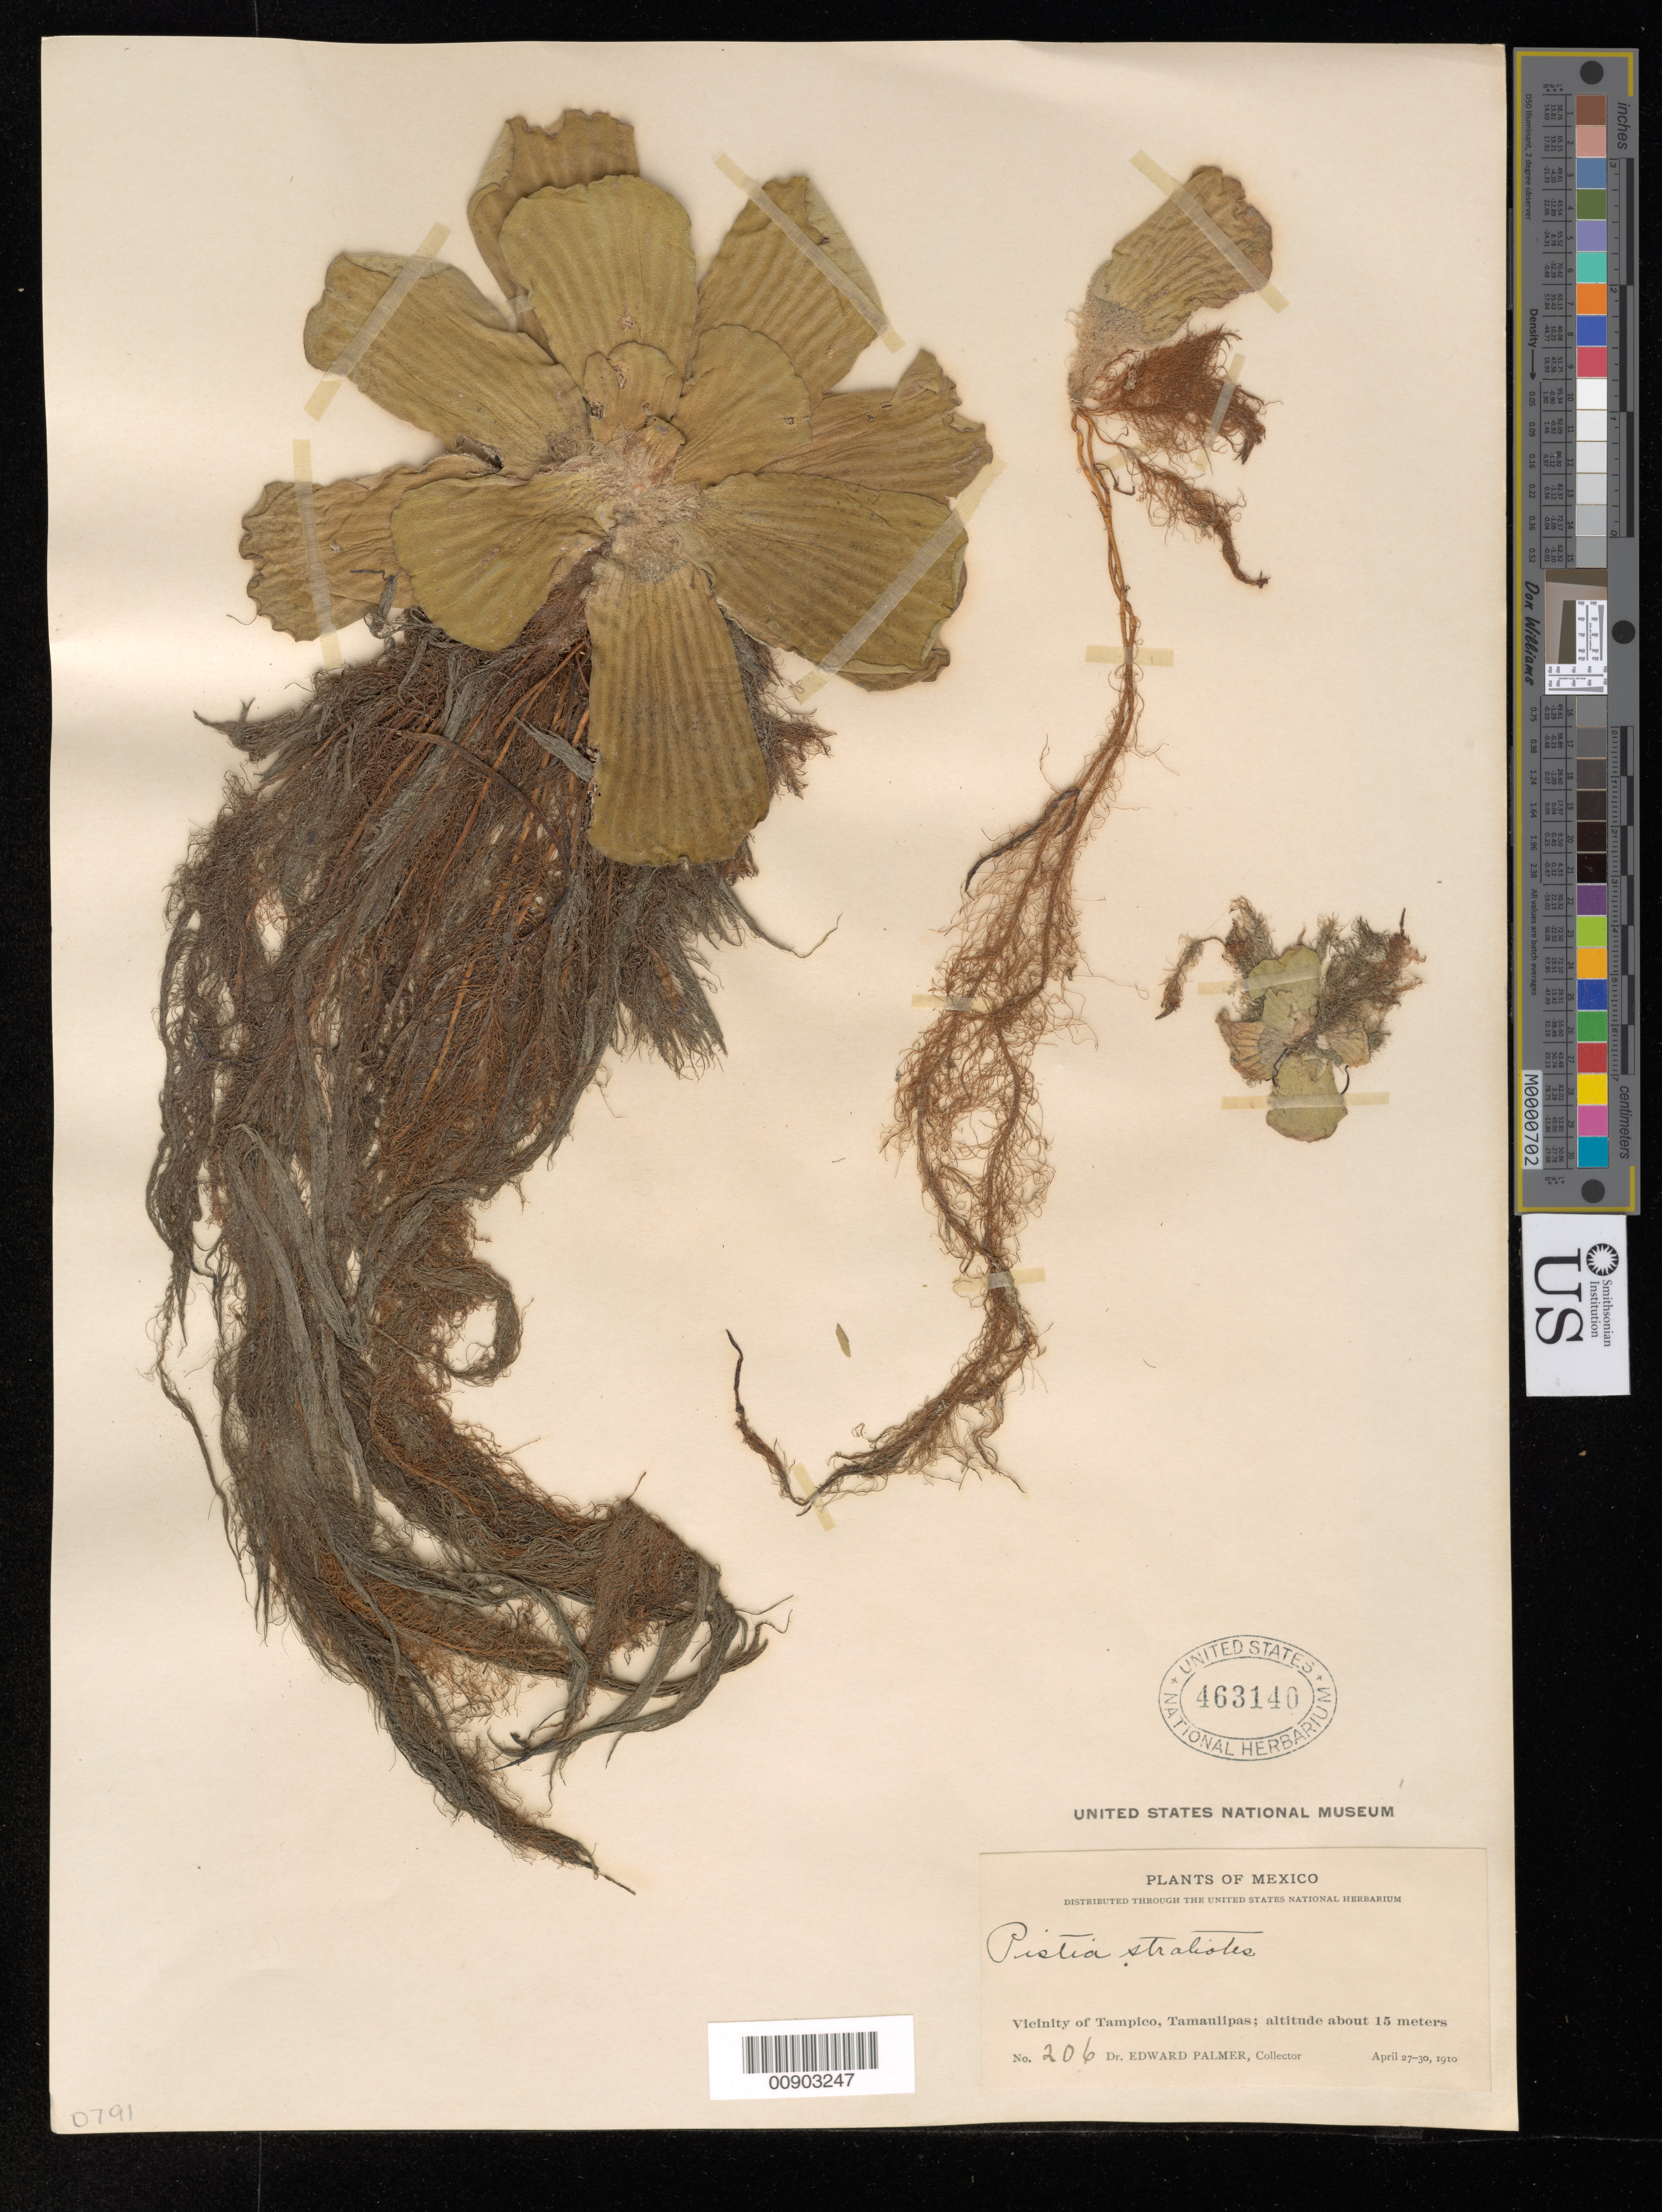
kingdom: Plantae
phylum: Tracheophyta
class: Liliopsida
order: Alismatales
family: Araceae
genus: Pistia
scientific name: Pistia stratiotes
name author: L.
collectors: E. Palmer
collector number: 206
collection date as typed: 27 Apr 1910 to 30 Apr 1910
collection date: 1910-04-27/1910-04-30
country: Mexico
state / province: Tamaulipas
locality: Vicinity of Tampico, Tamaulipas.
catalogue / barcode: US 463140